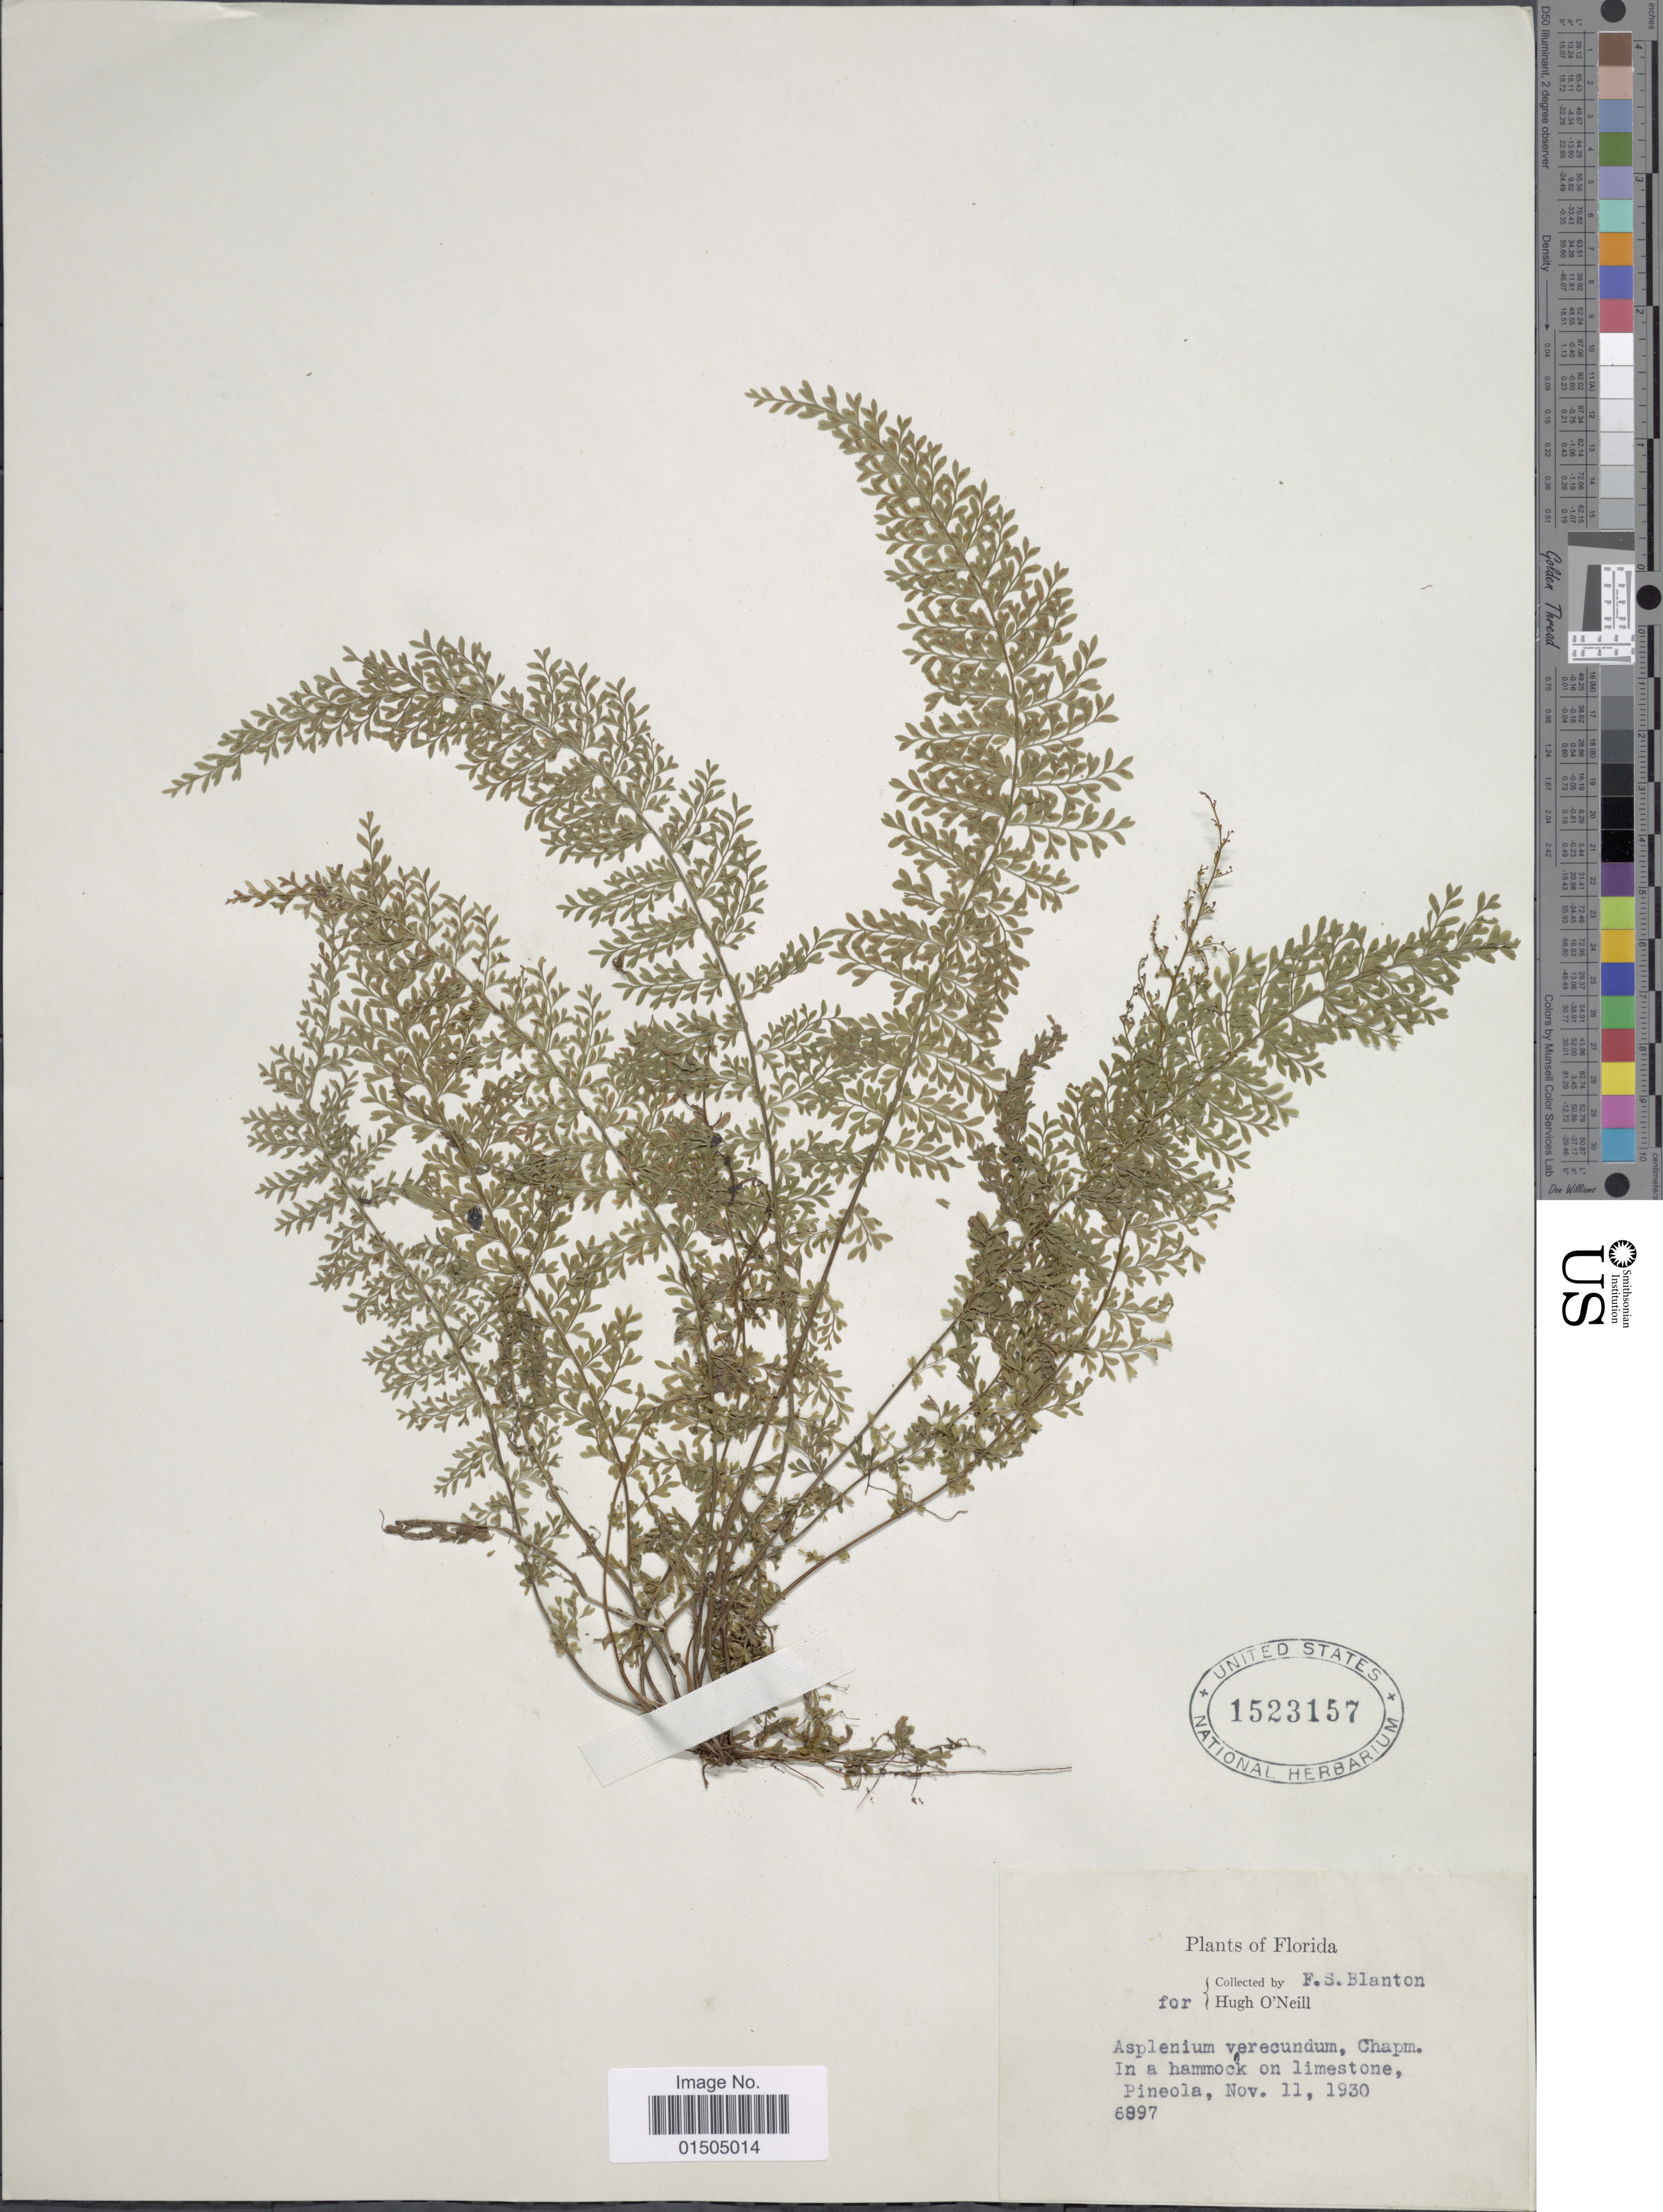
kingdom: Plantae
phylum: Tracheophyta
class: Polypodiopsida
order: Polypodiales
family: Aspleniaceae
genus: Asplenium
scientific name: Asplenium verecundum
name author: Chapm.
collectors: H. O'Neill & F. S. Blanton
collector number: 6897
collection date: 1930-11-11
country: United States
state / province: Florida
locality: In a hammock on limestone, Pineola.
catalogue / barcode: US 1523157